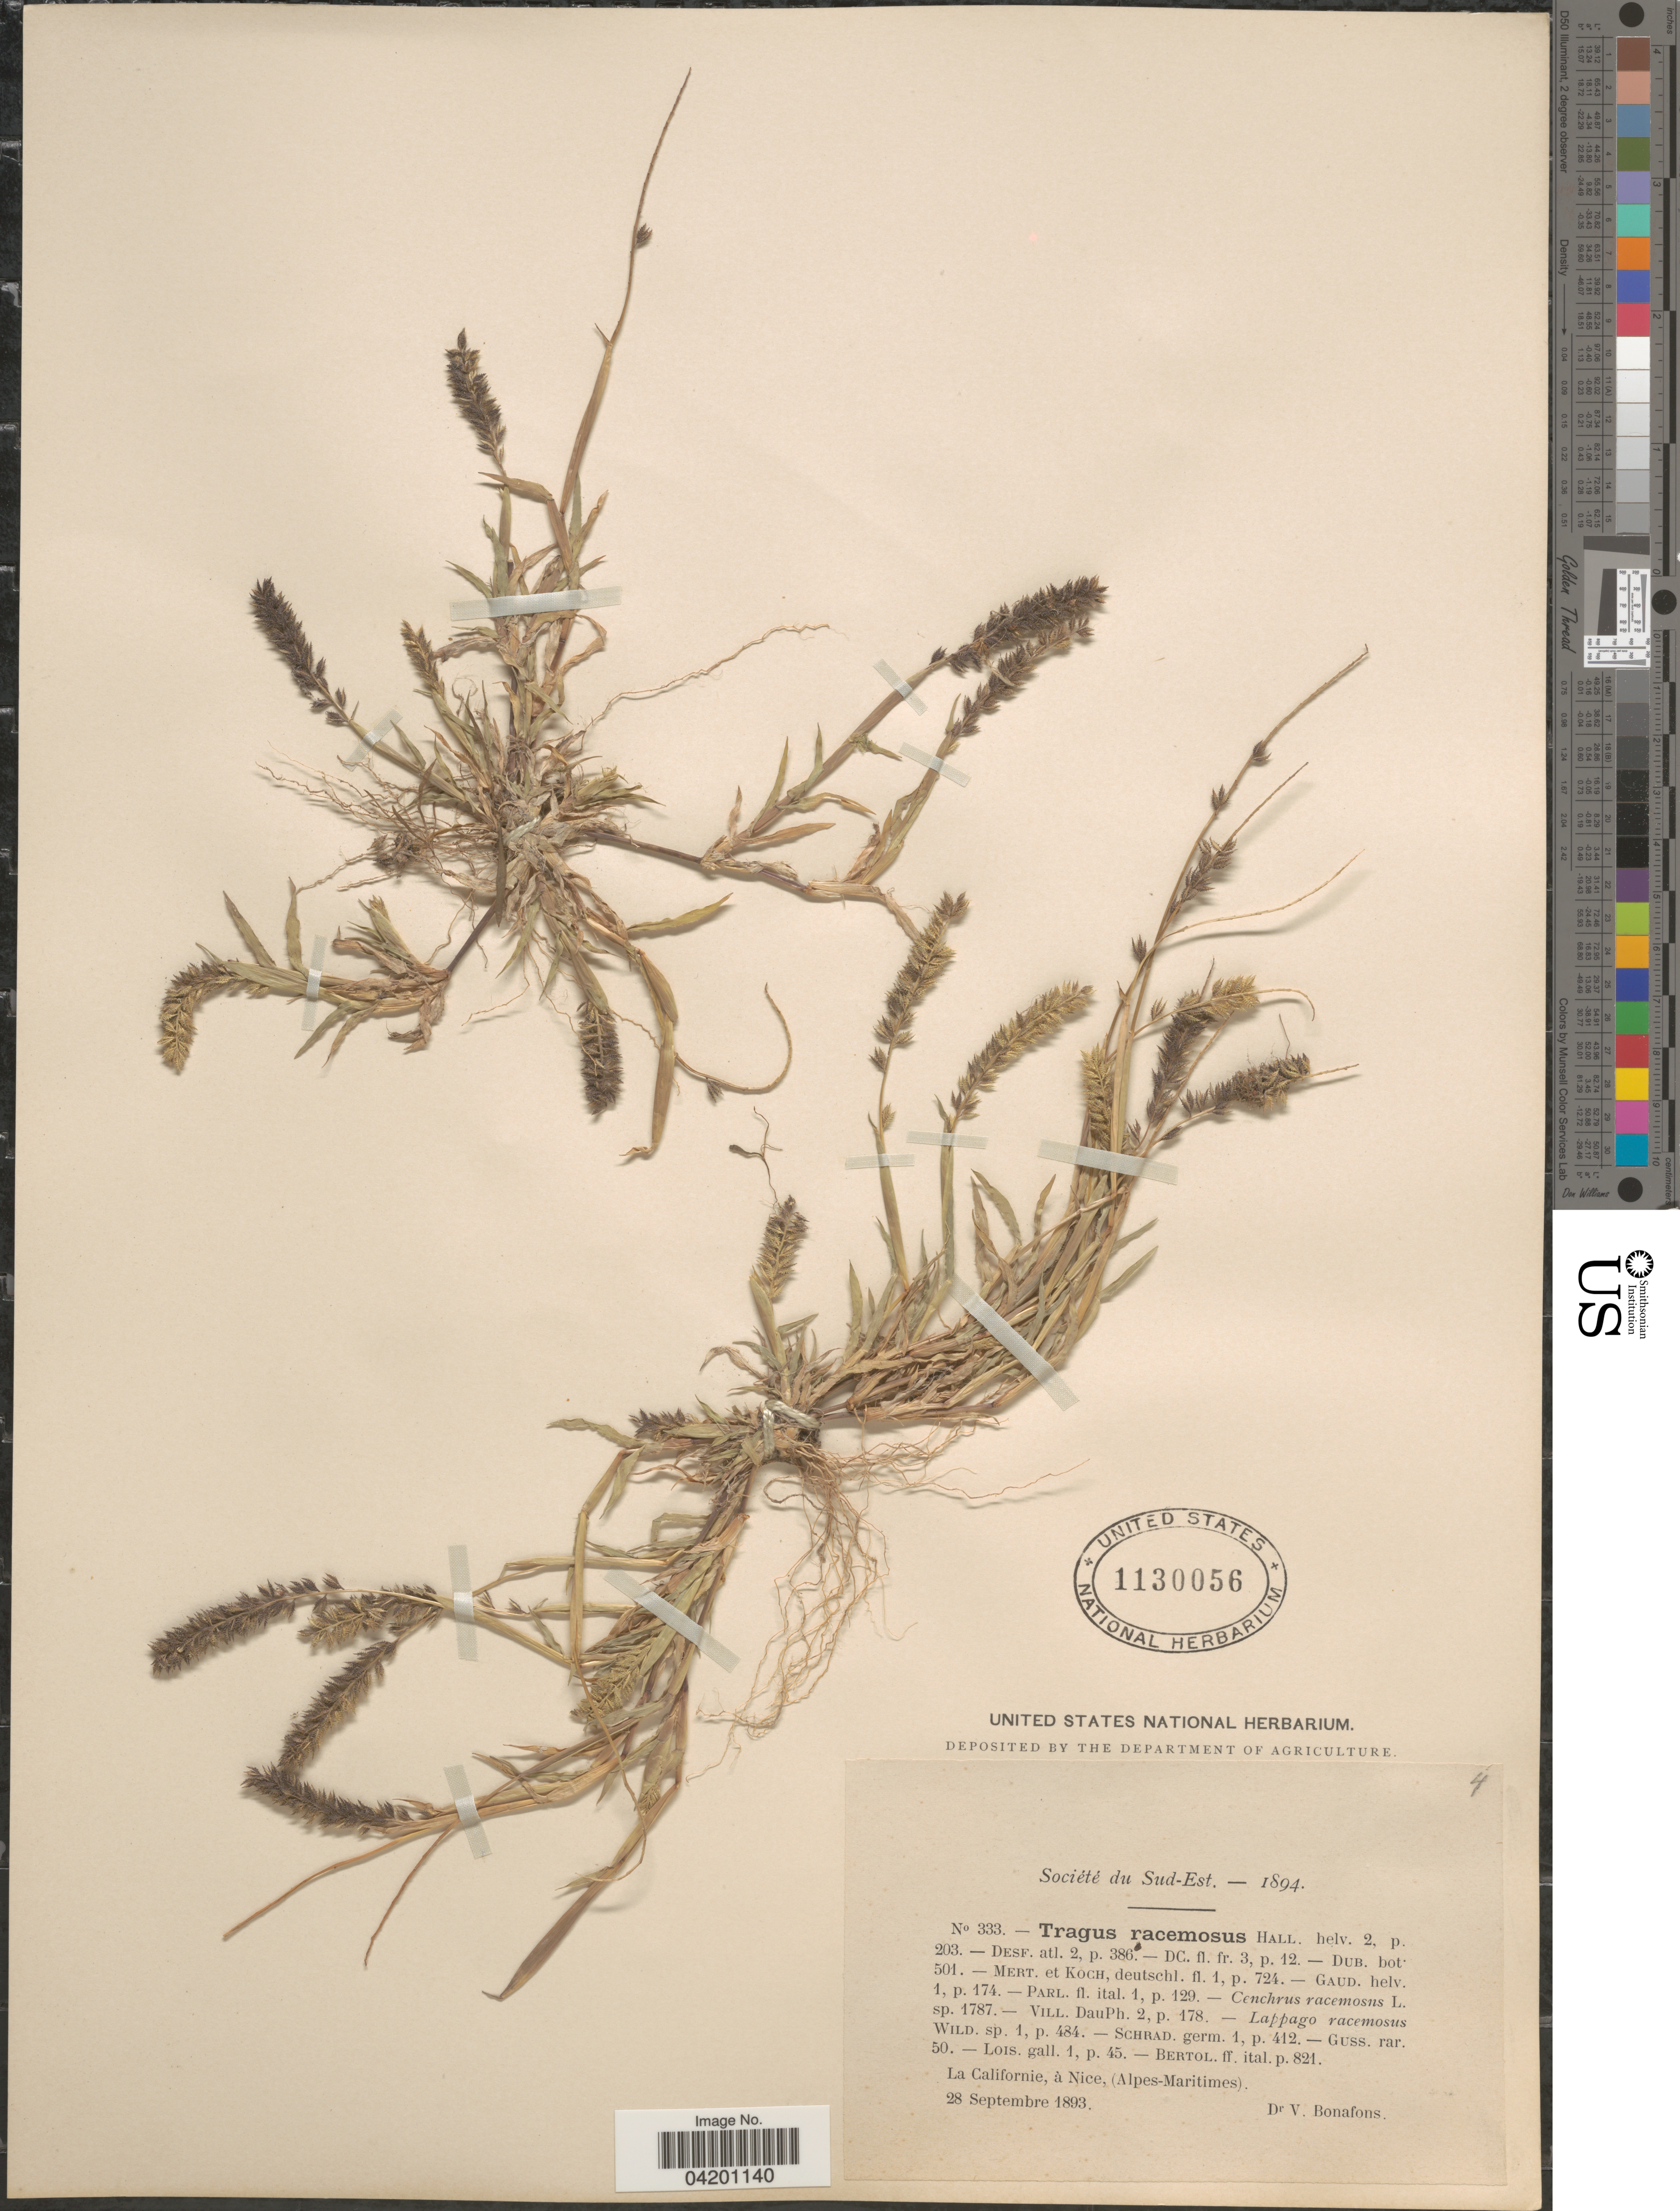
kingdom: Plantae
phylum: Tracheophyta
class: Liliopsida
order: Poales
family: Poaceae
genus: Tragus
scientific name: Tragus racemosus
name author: (L.) All.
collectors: V. Bonafons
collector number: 333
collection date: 1893-09-28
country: France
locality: La Californie, à Nice, (Alpes-Maritimes).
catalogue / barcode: US 1130056